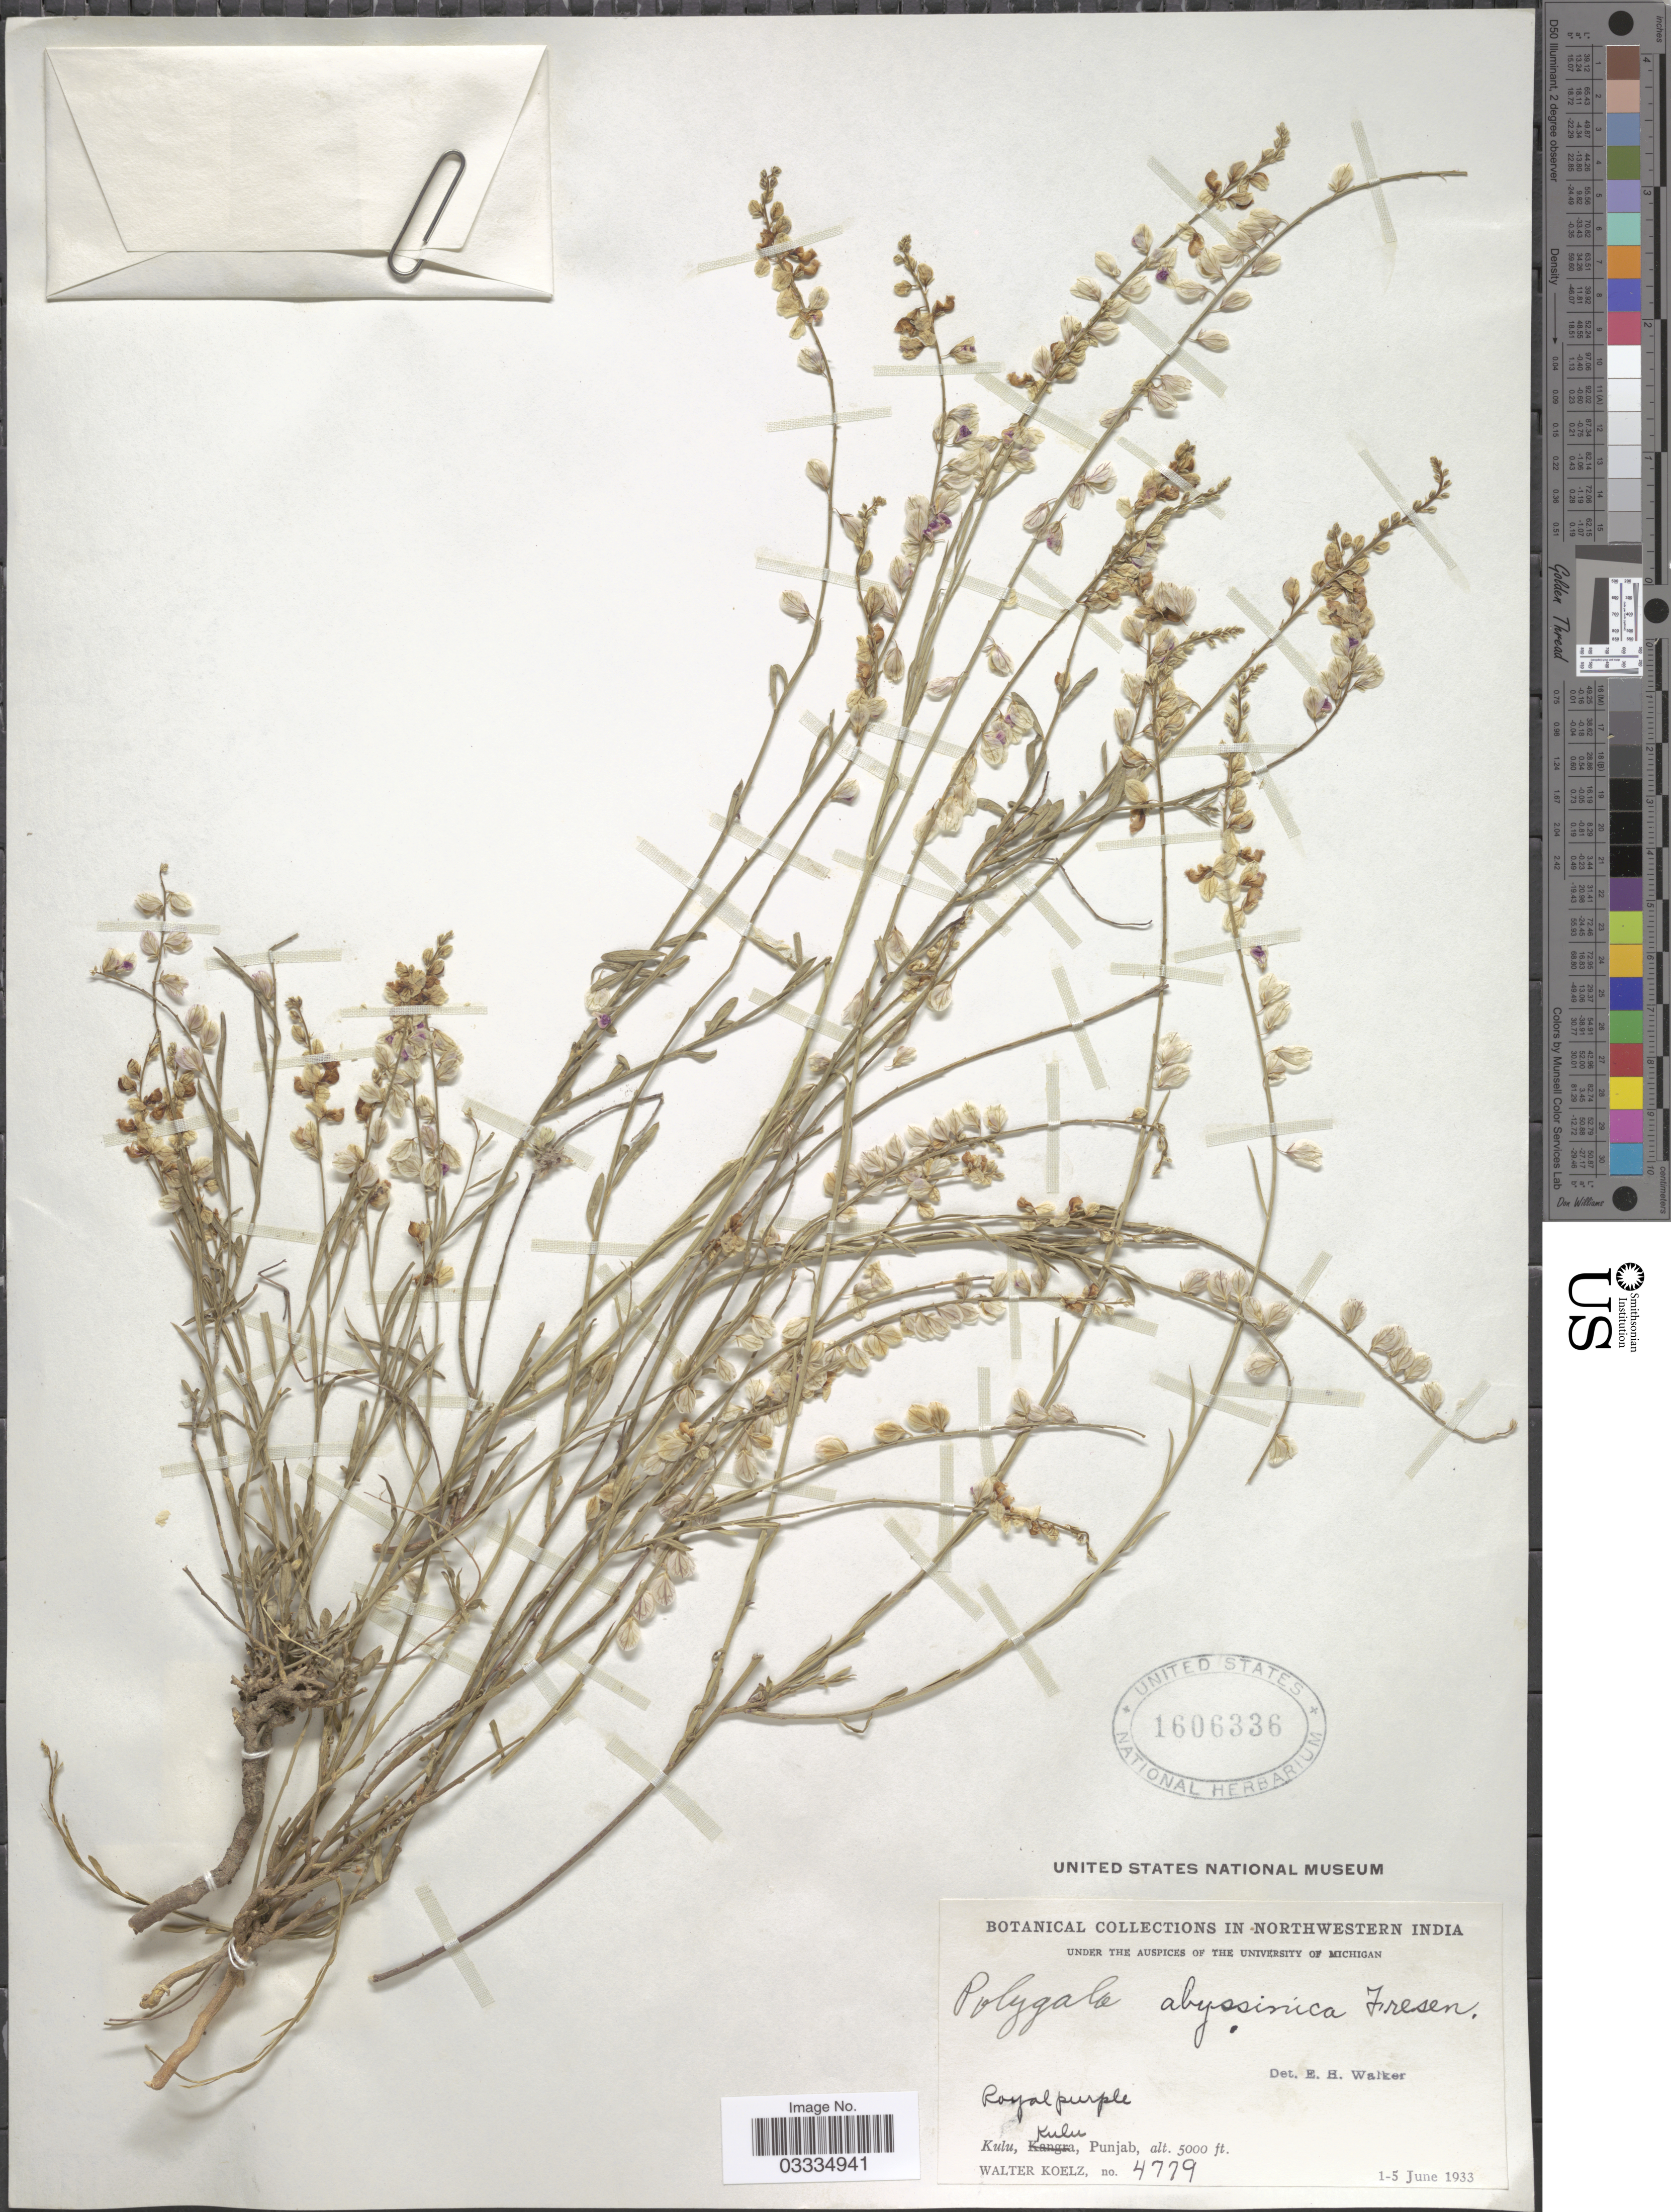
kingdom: Plantae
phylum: Tracheophyta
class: Magnoliopsida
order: Fabales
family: Polygalaceae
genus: Polygala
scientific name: Polygala abyssinica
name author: R. Br. ex Fresen.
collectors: W. N. Koelz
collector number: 4779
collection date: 1933-06-01/1933-06-05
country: India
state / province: Punjab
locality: Northwestern India. Kulu, Kulu.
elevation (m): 1524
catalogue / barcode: US 1606336